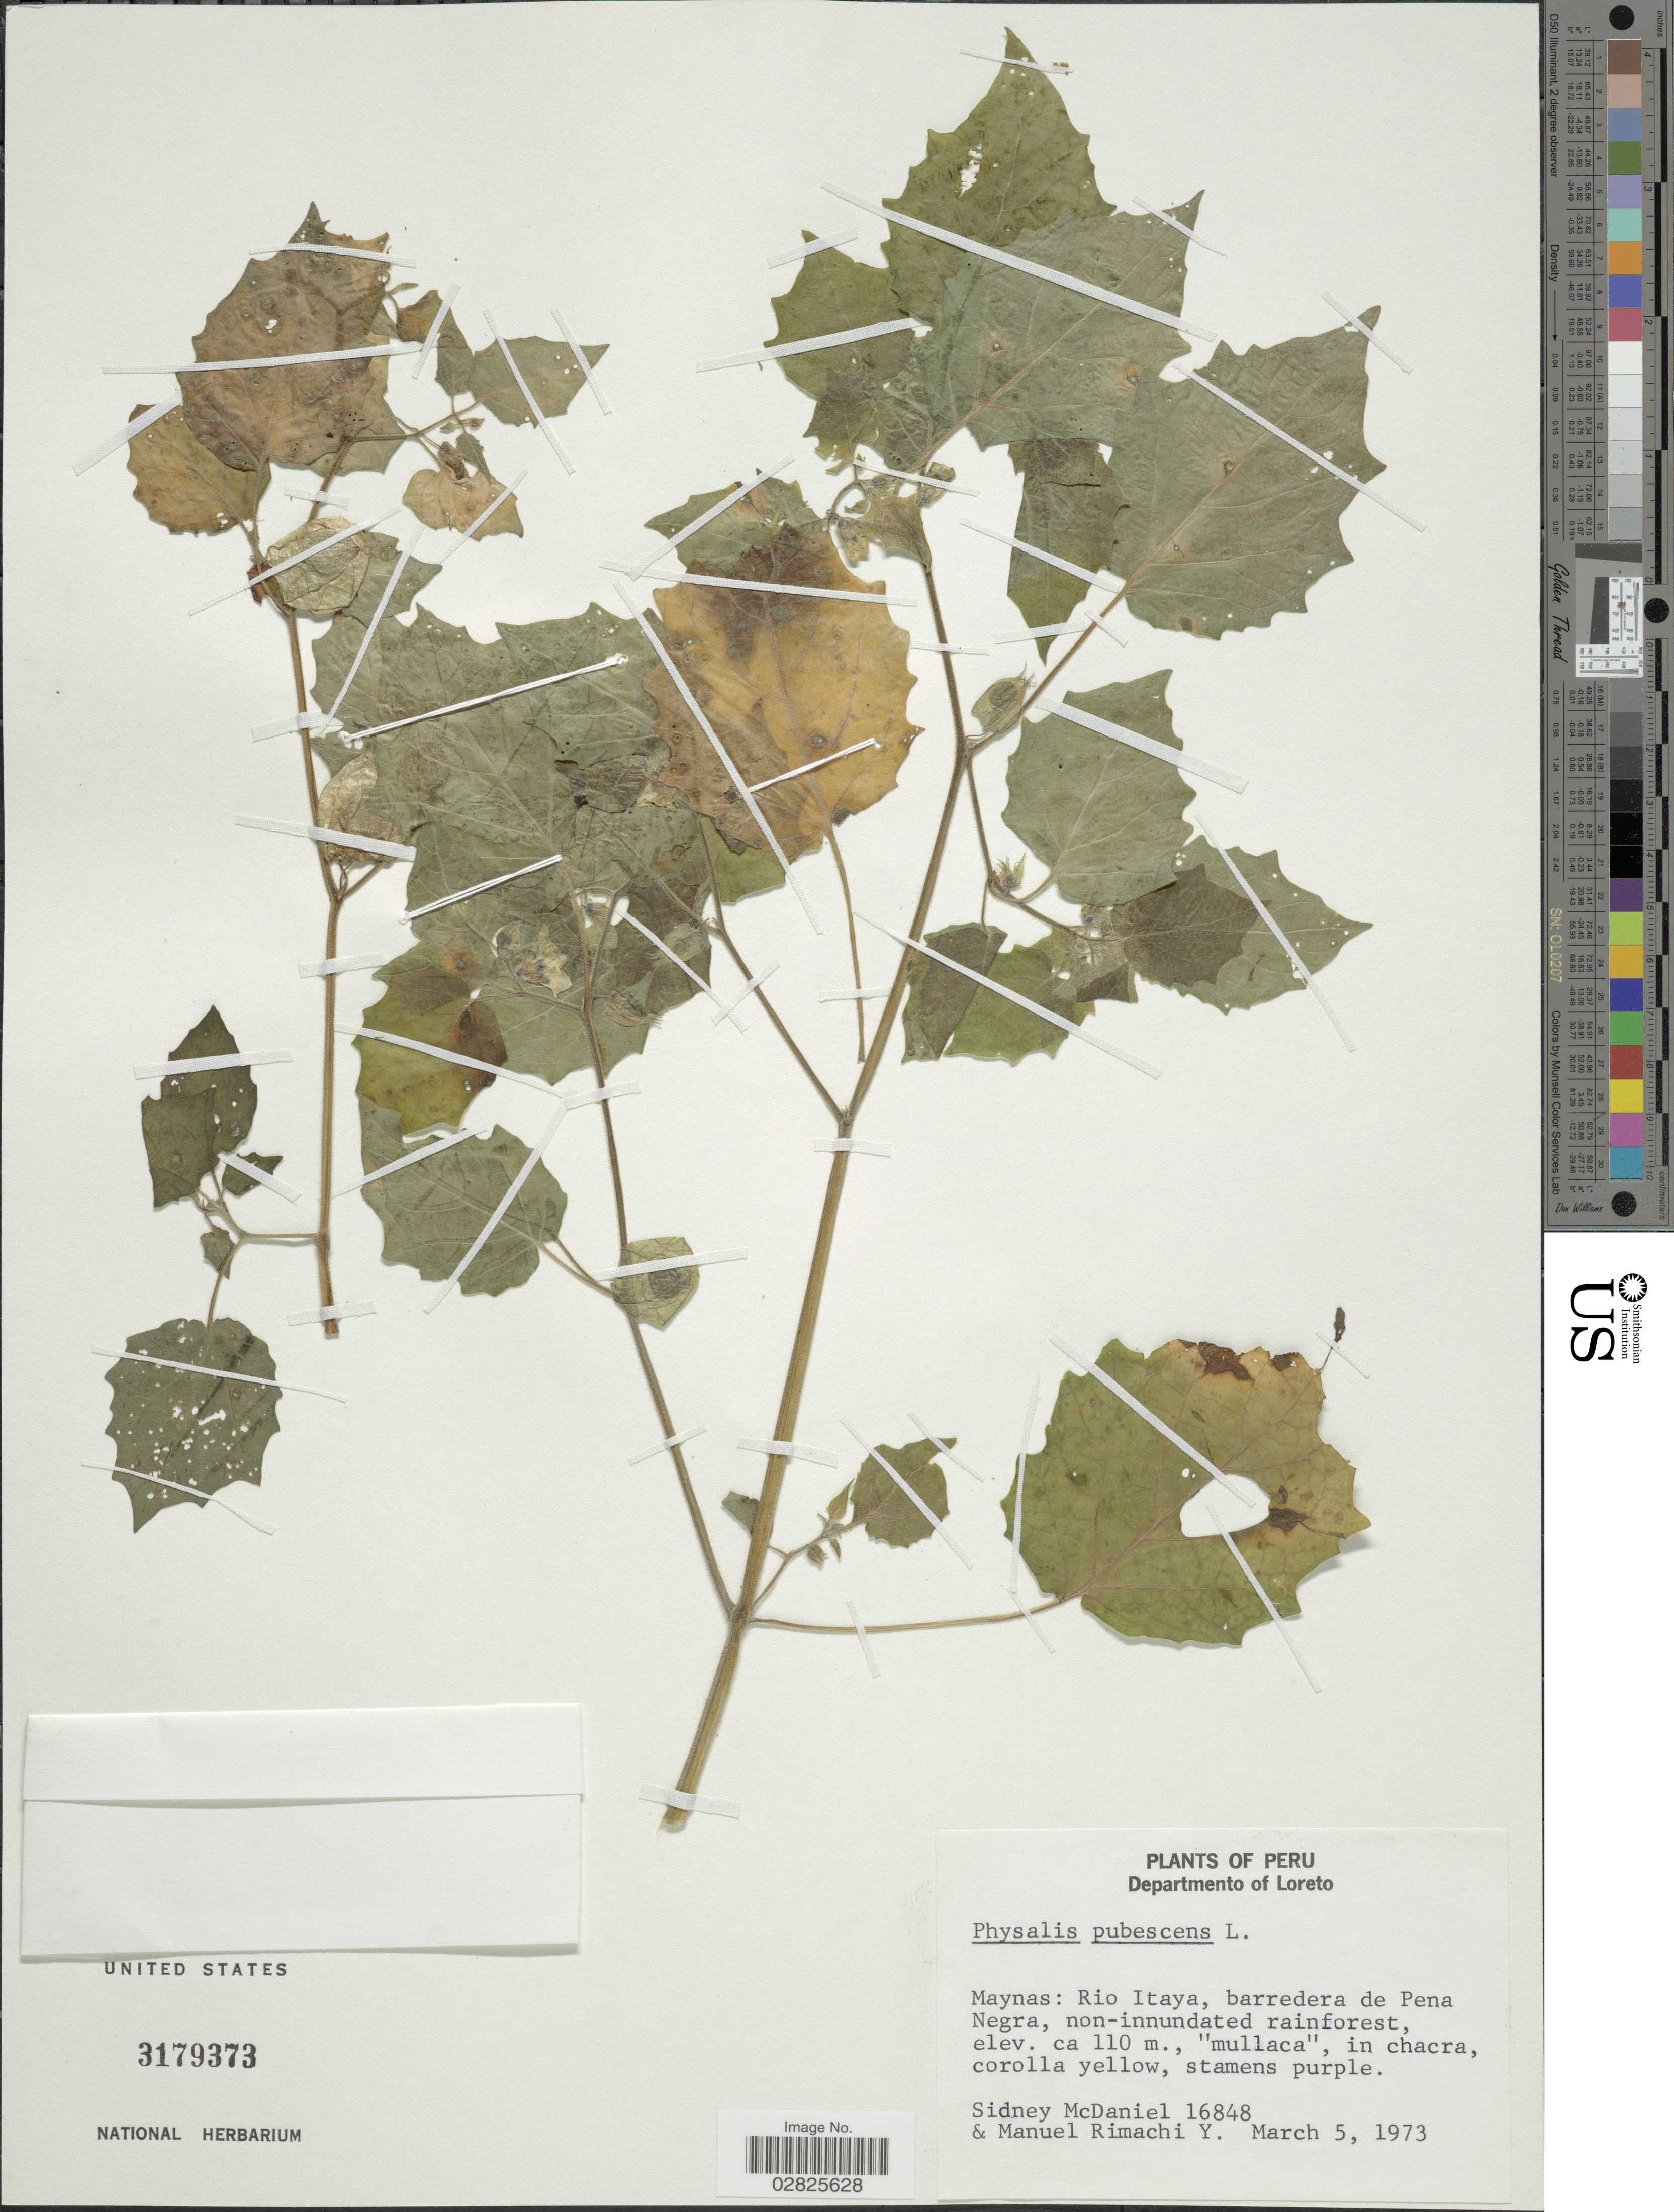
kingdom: Plantae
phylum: Tracheophyta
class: Magnoliopsida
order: Solanales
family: Solanaceae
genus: Physalis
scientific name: Physalis pubescens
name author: L.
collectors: S. McDaniel & M. Rimachi Y.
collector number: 16848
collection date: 1973-03-05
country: Peru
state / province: Loreto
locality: Department of Loreto. Maynas: Rio Itaya, barredera de Pena Negra.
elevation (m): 110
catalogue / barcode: US 3179373